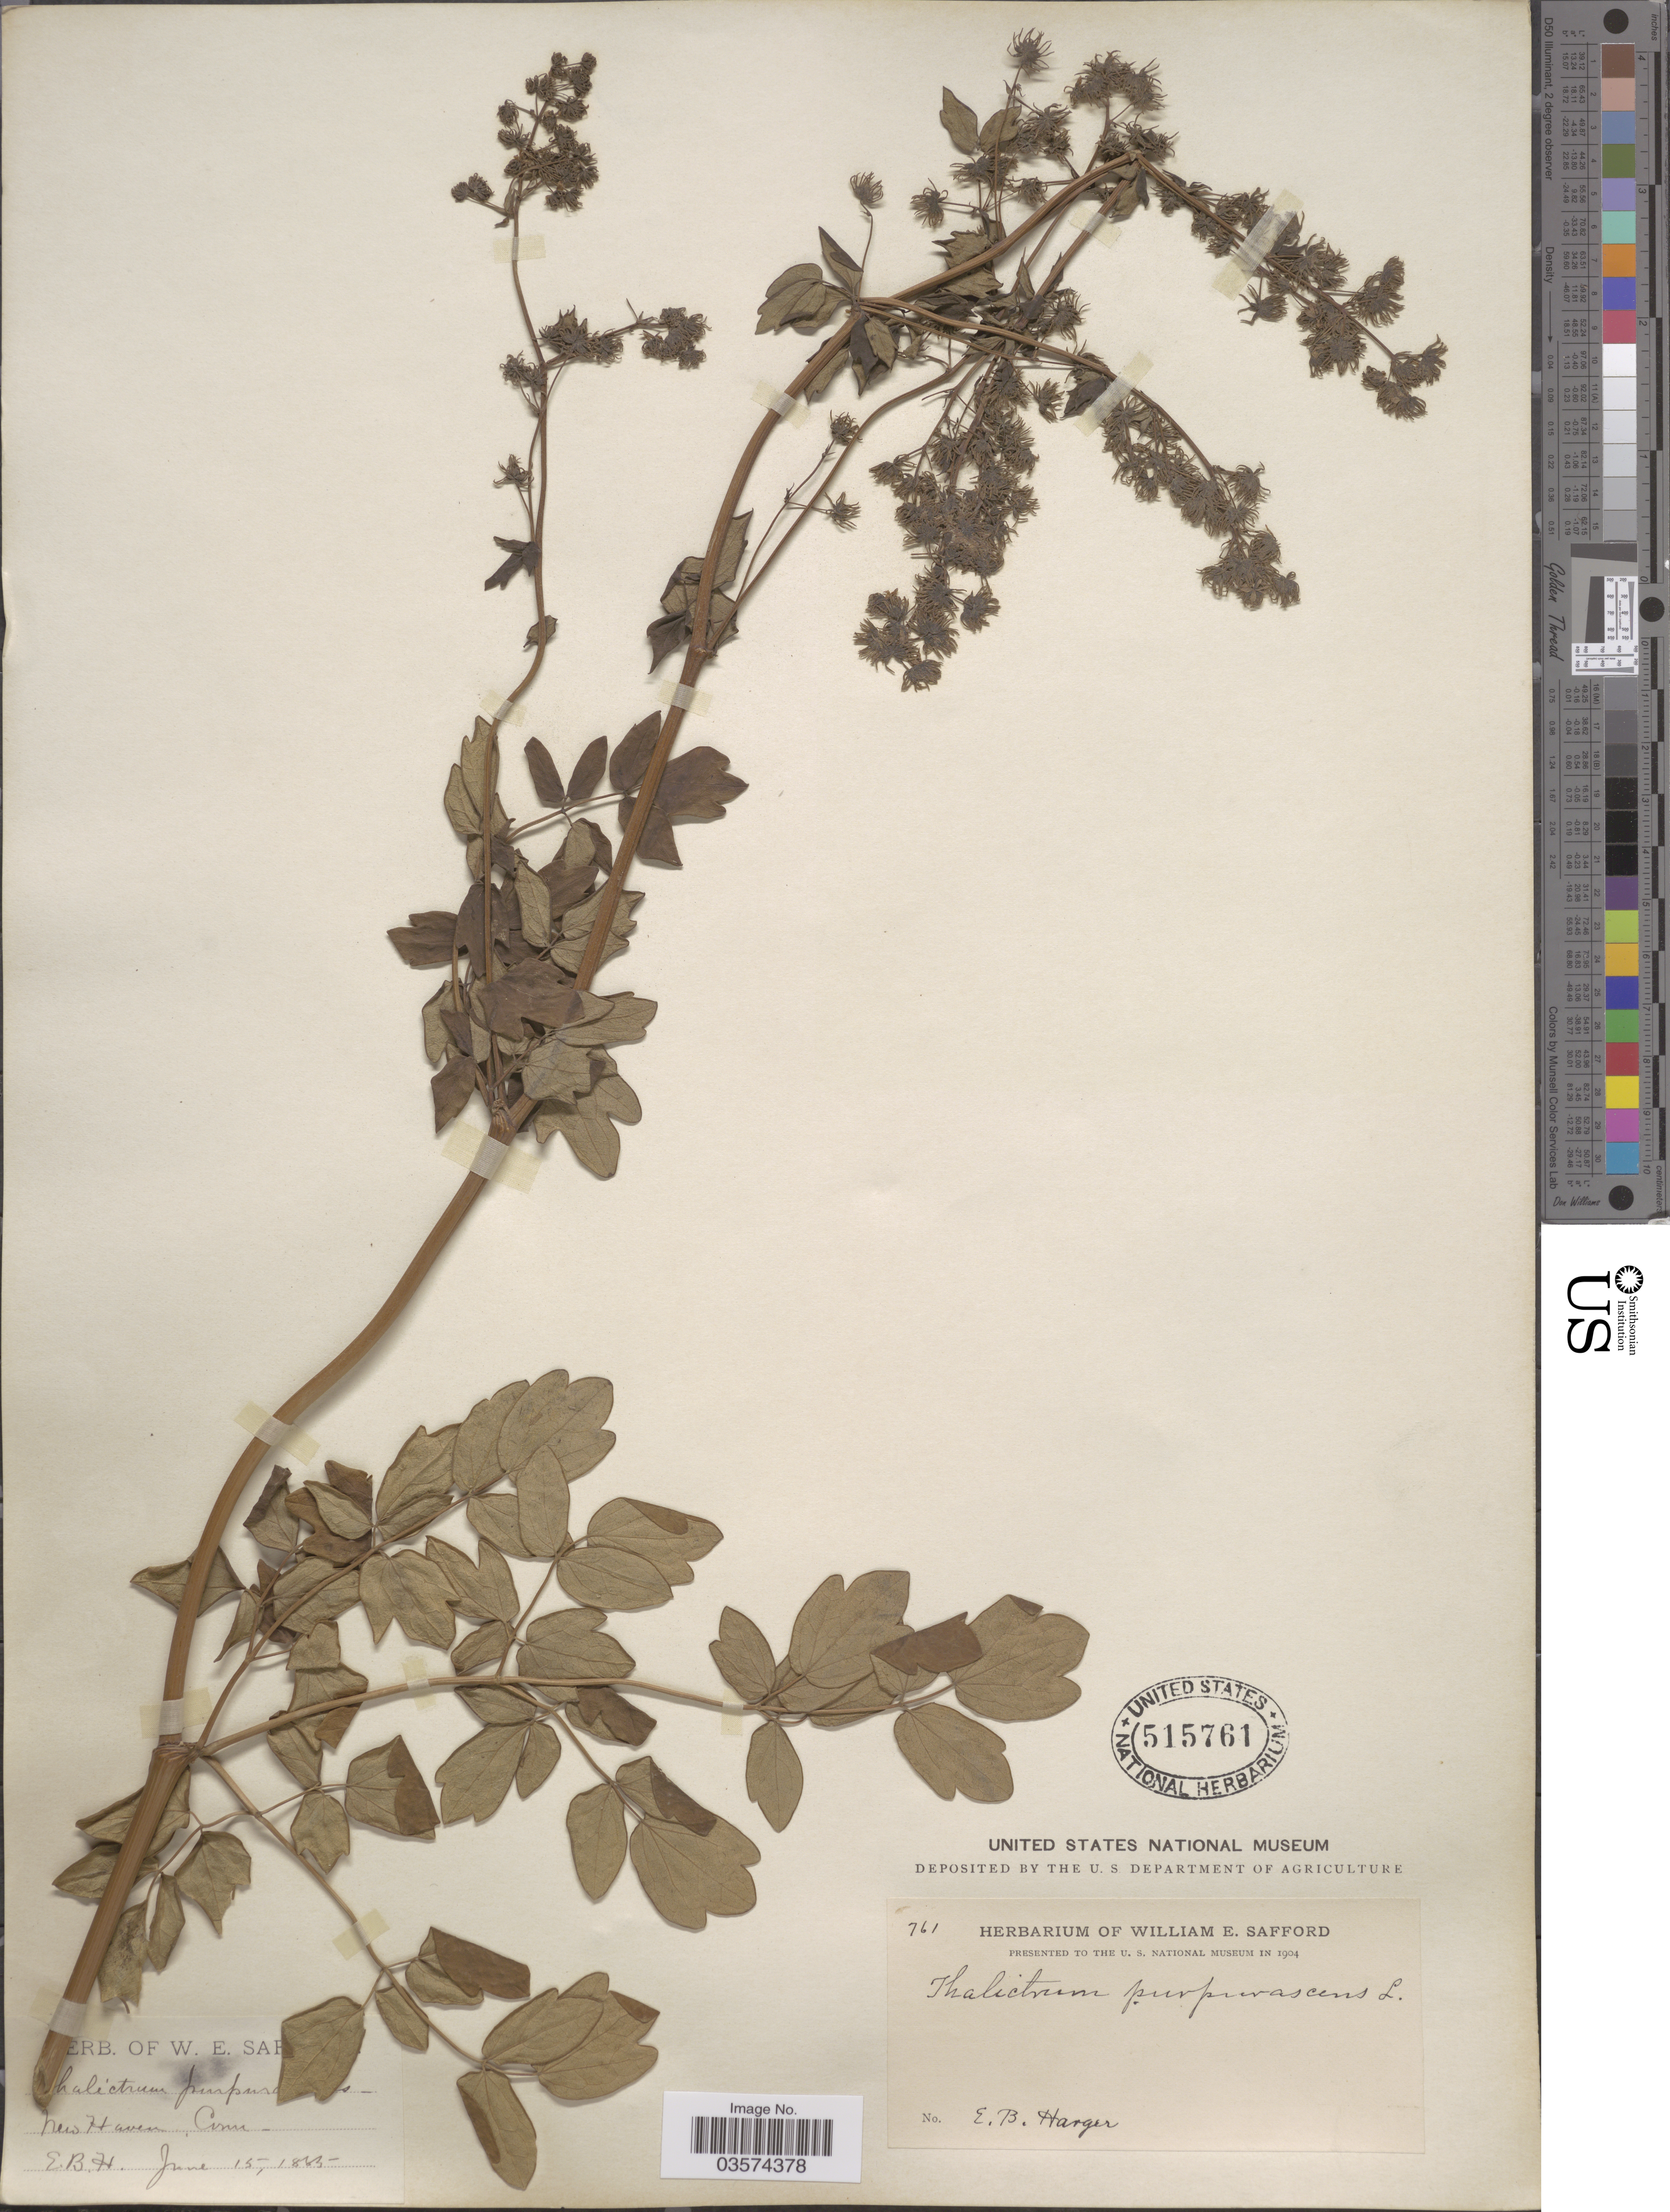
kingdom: Plantae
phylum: Tracheophyta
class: Magnoliopsida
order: Ranunculales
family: Ranunculaceae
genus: Thalictrum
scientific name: Thalictrum amphibolum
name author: Greene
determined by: Strong, Mark T., (BOT), Smithsonian Institution - National Museum of Natural History (UNITED STATES)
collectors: E. B. Harger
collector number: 761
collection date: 1865-06-15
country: United States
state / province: Connecticut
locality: New Haven.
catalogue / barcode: US 515761